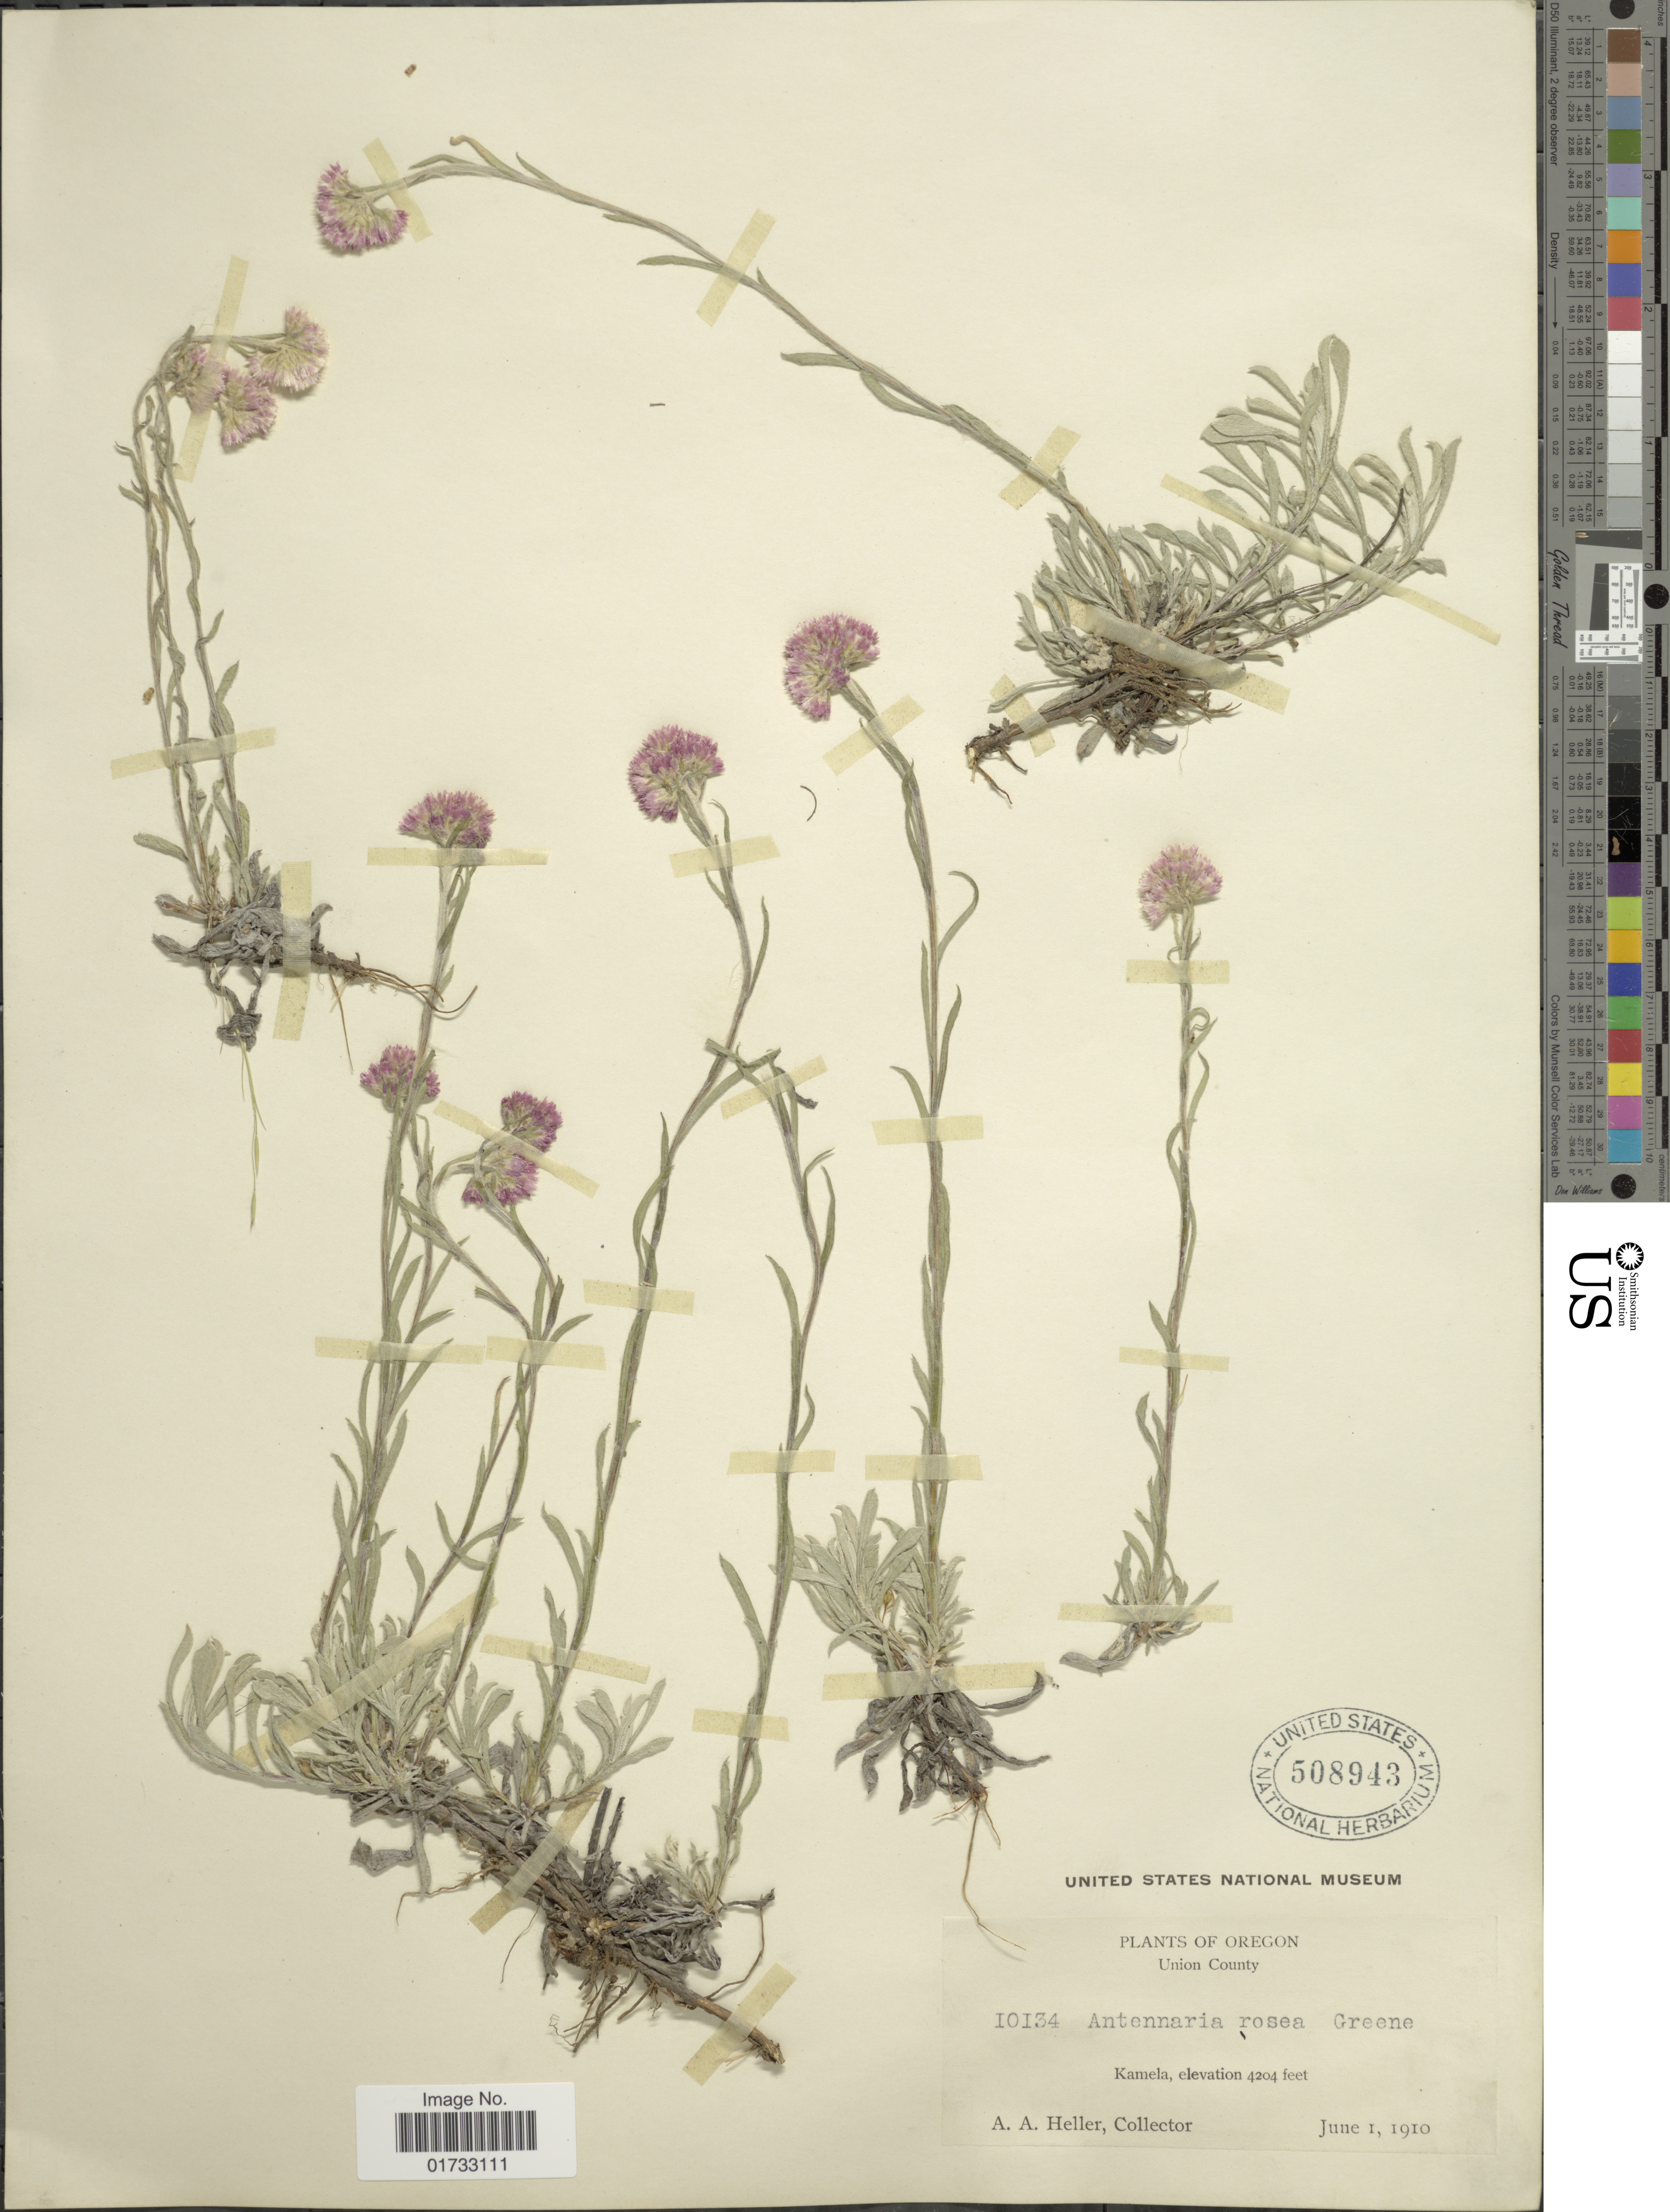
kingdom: Plantae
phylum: Tracheophyta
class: Magnoliopsida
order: Asterales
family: Asteraceae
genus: Antennaria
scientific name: Antennaria rosea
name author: Greene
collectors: A. A. Heller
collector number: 10134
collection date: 1910-06-01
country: United States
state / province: Oregon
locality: Union County, Kamela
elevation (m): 1281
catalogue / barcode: US 508943